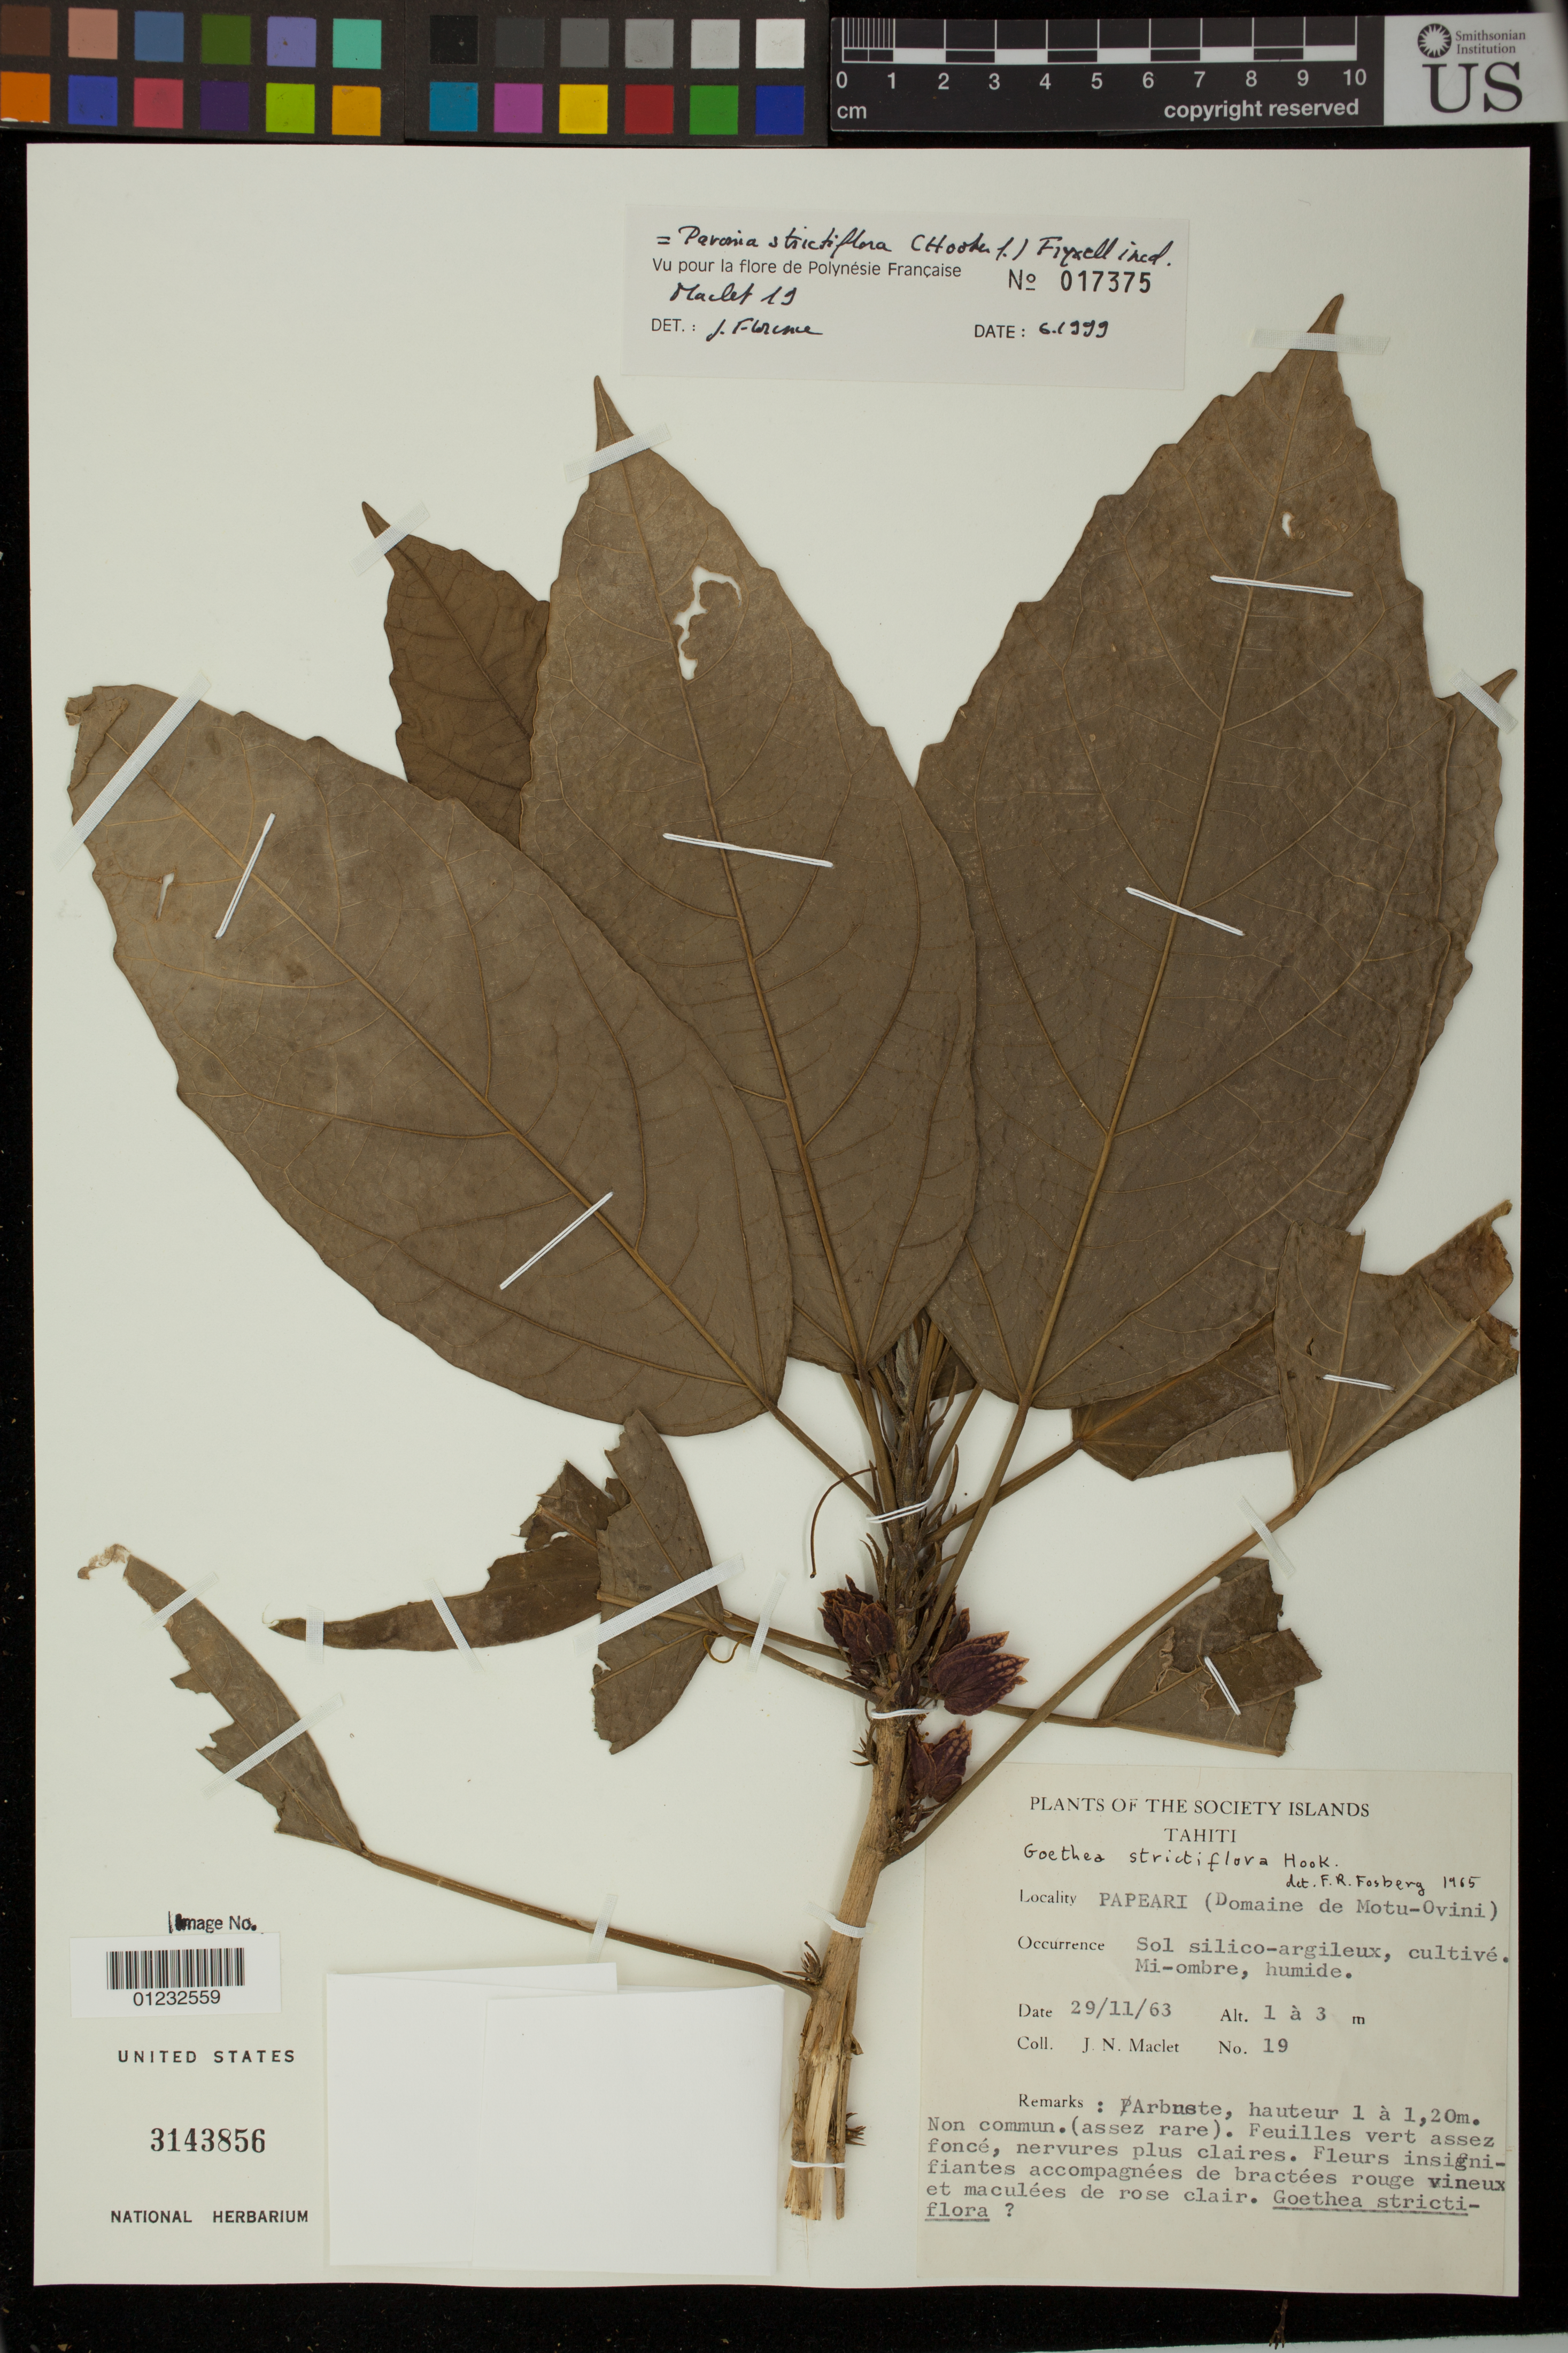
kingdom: Plantae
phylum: Tracheophyta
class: Magnoliopsida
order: Malvales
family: Malvaceae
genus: Pavonia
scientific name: Pavonia strictiflora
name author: Hook. f.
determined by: Fosberg, F. R.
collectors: J. Maclet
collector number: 19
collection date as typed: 29 Nov 1963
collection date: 1963-11-29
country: French Polynesia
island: Tahiti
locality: Papeari (Domaine Motu-Ovini) [Society Is.]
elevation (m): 1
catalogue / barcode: US 3143856